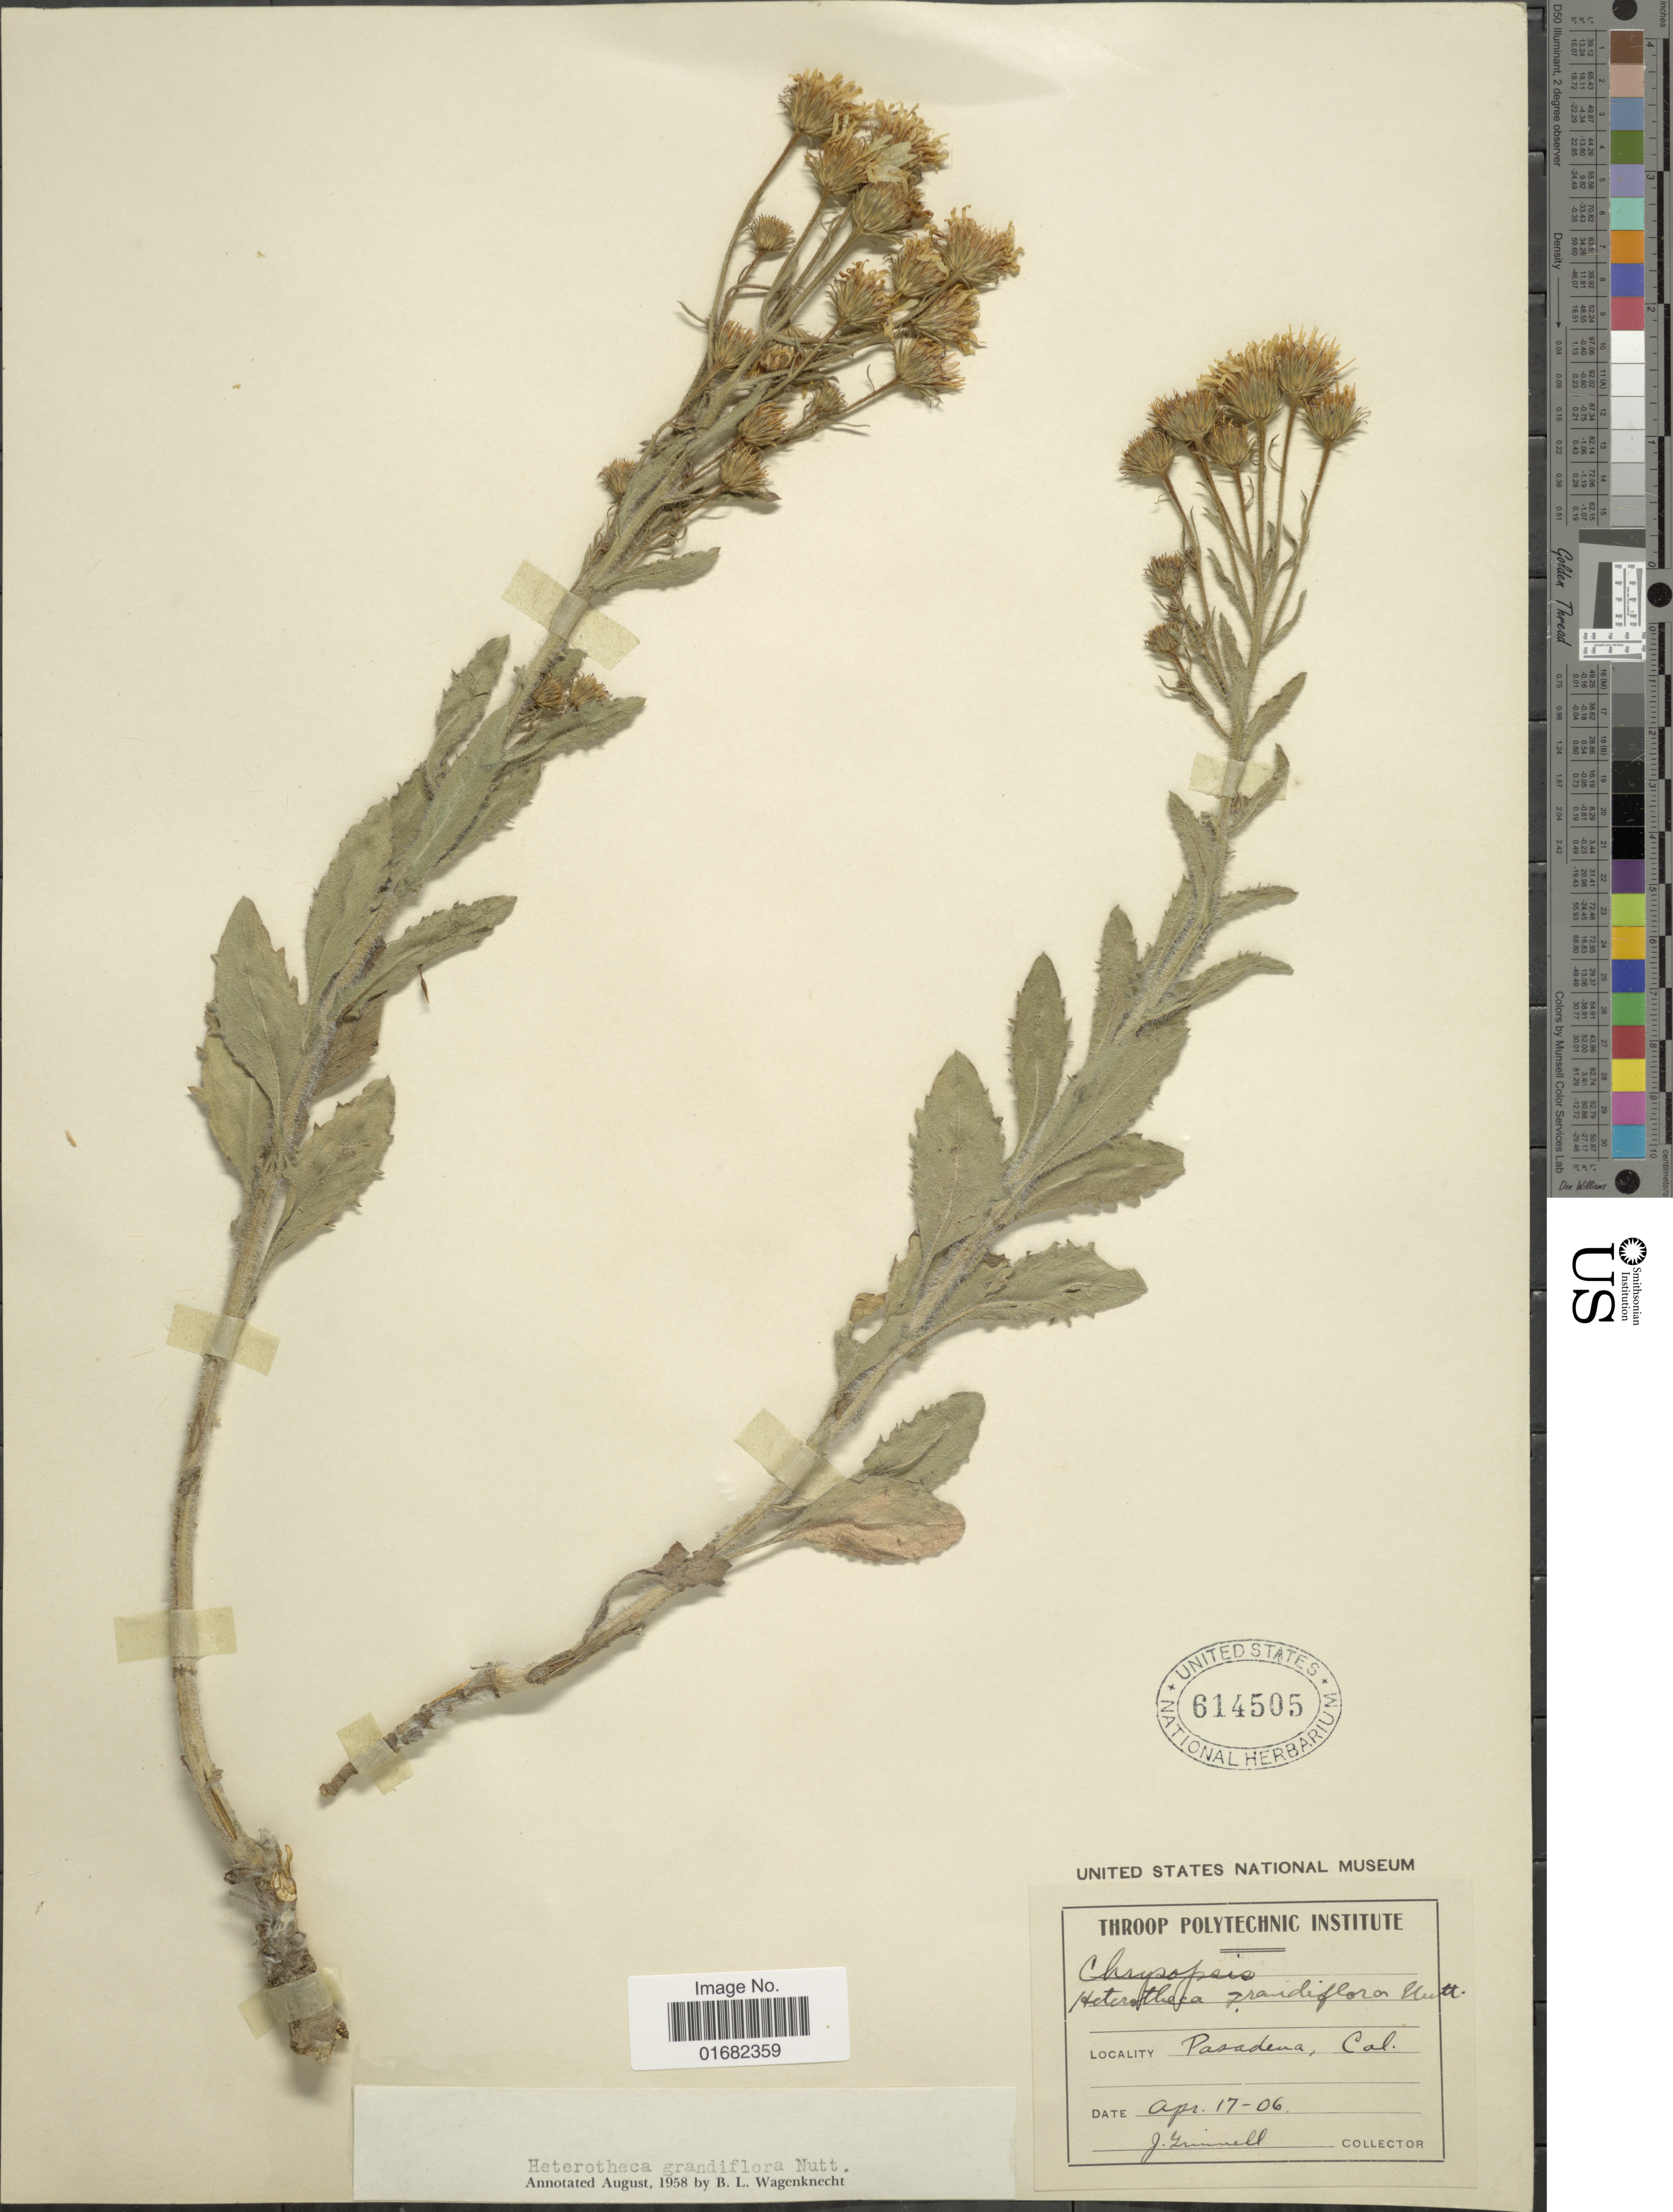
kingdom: Plantae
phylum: Tracheophyta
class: Magnoliopsida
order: Asterales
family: Asteraceae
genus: Heterotheca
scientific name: Heterotheca grandiflora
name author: Nutt.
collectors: J. Grinnel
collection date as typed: Transcribed d/m/y: 17/4/6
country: United States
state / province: California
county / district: Los Angeles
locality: Pasadena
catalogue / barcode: US 614505